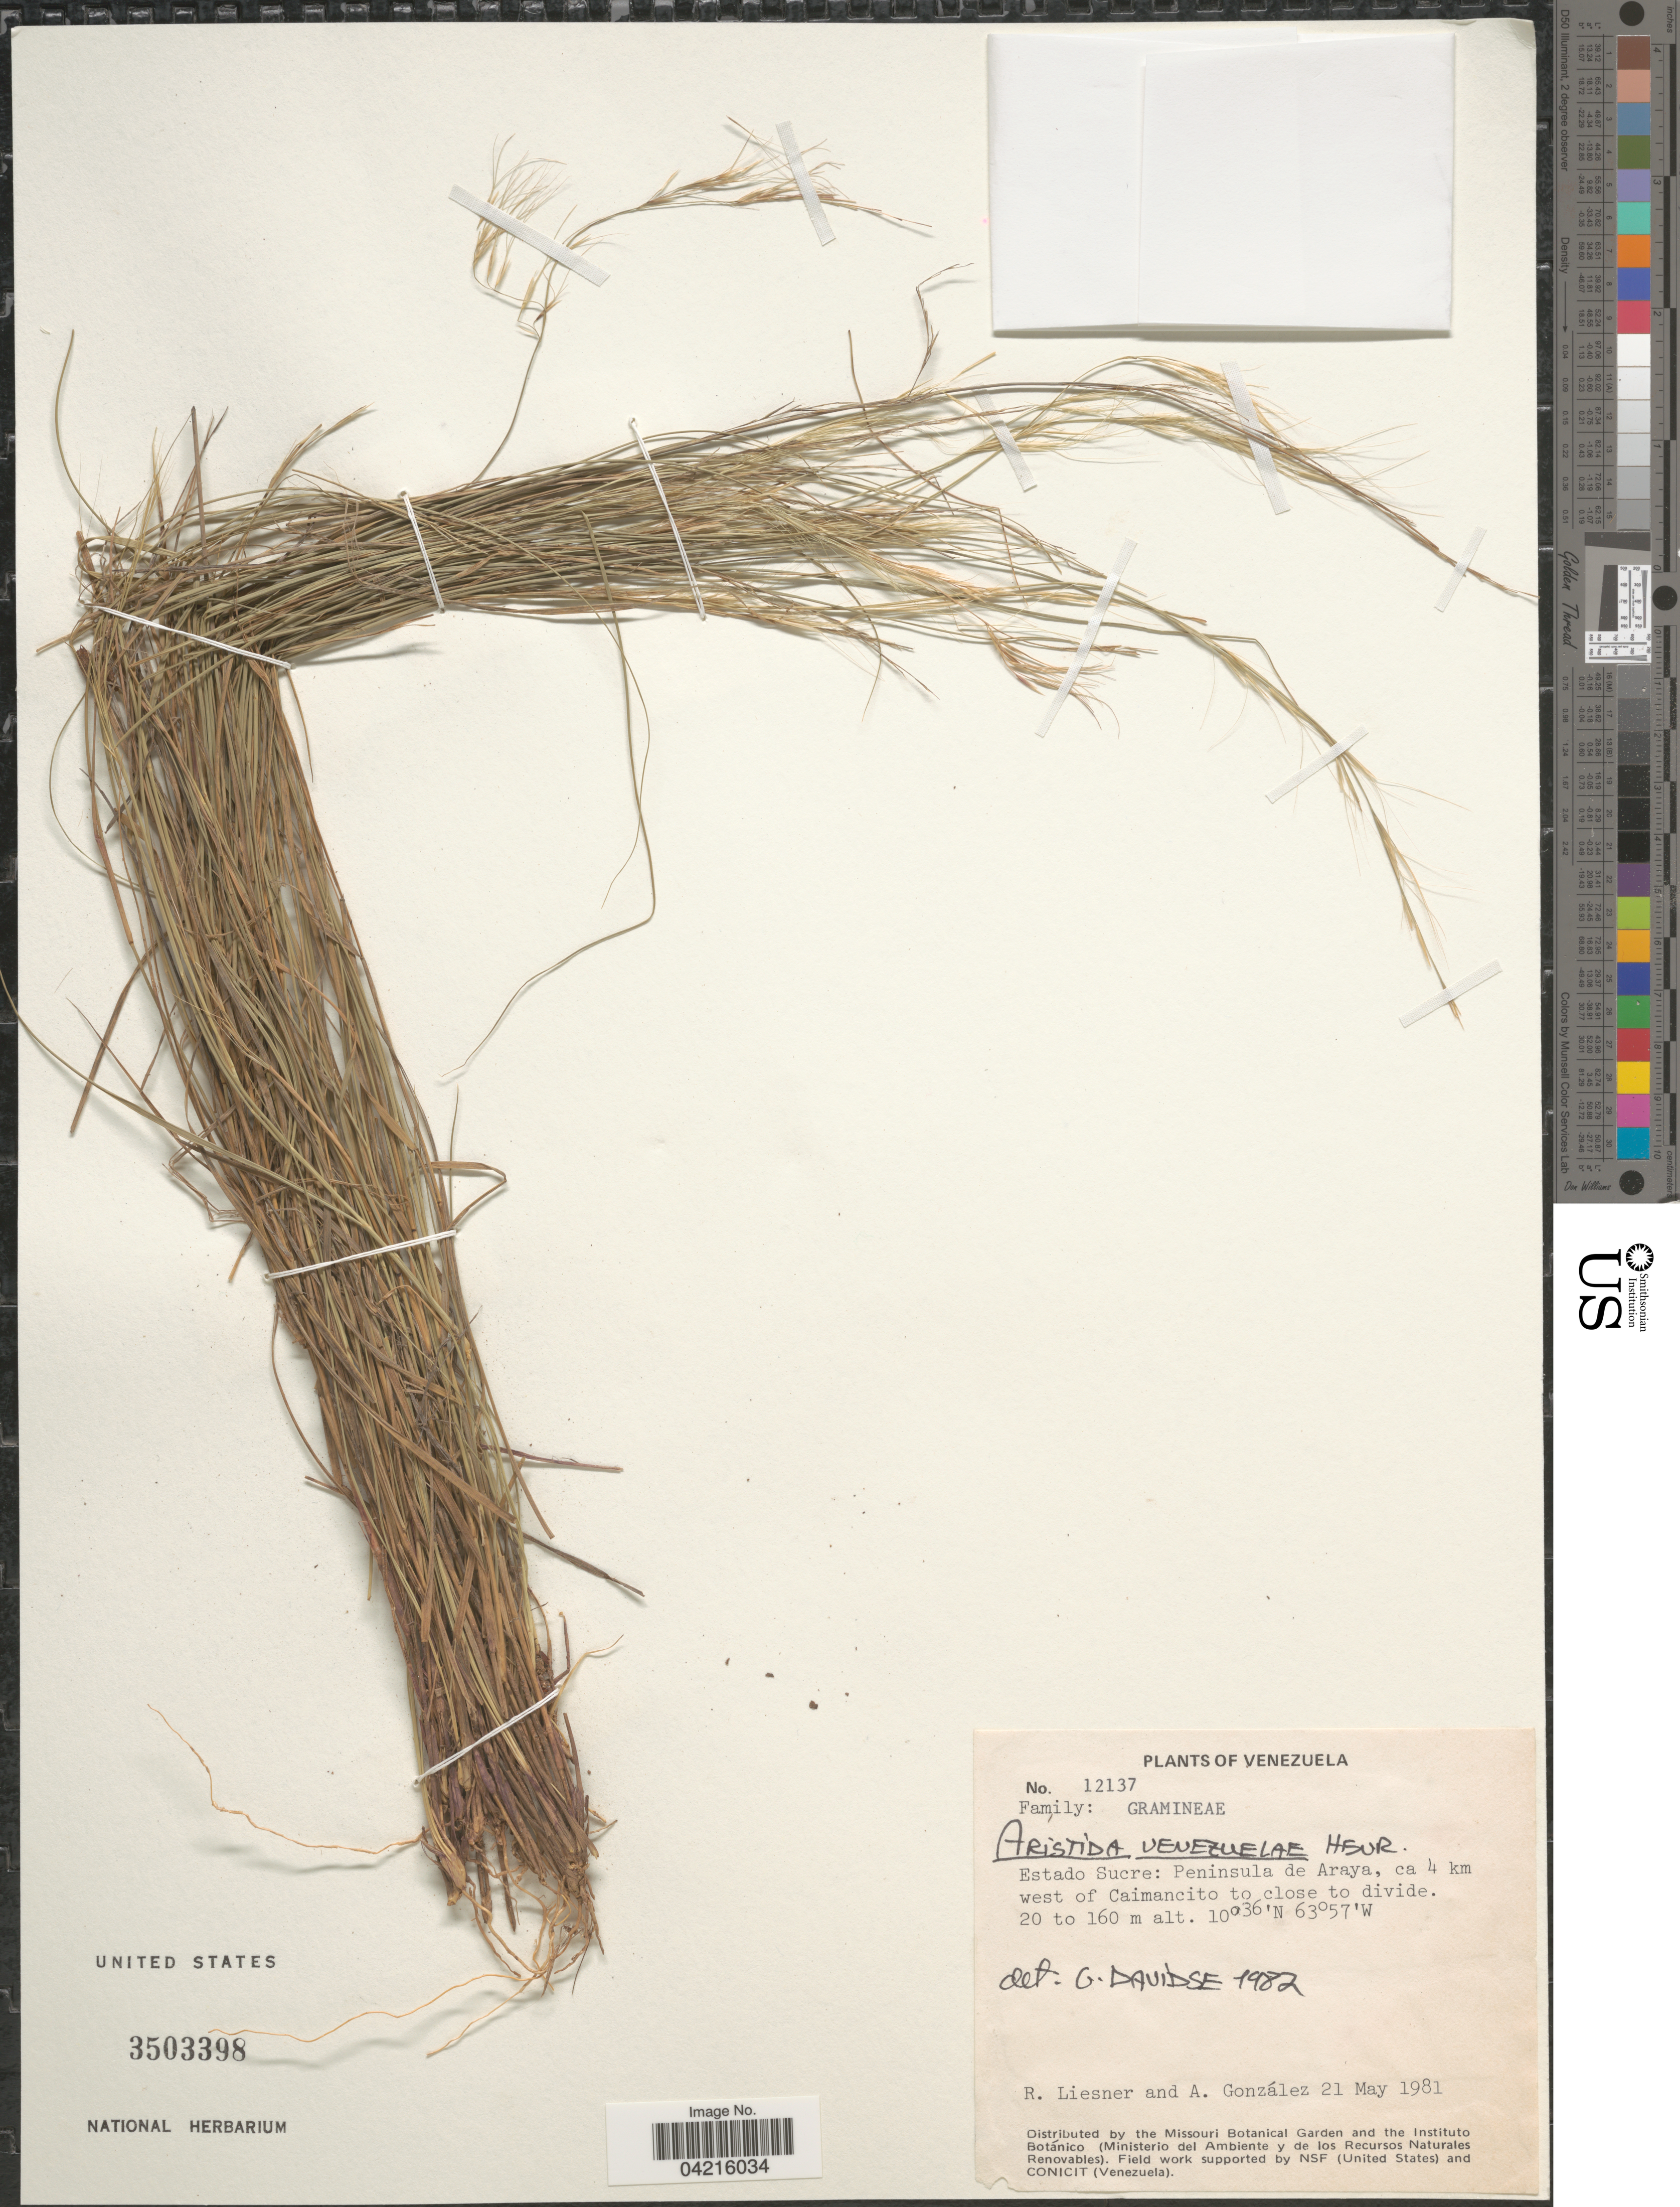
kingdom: Plantae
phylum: Tracheophyta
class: Liliopsida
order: Poales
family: Poaceae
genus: Aristida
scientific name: Aristida venesuelae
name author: Henr.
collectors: R. L. Liesner & A. C. González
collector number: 12137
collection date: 1981-05-21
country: Venezuela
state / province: Sucre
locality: Peninsula de Araya, ca 4 km west of Caicamcito to close to divide.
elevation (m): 20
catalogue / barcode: US 3503398